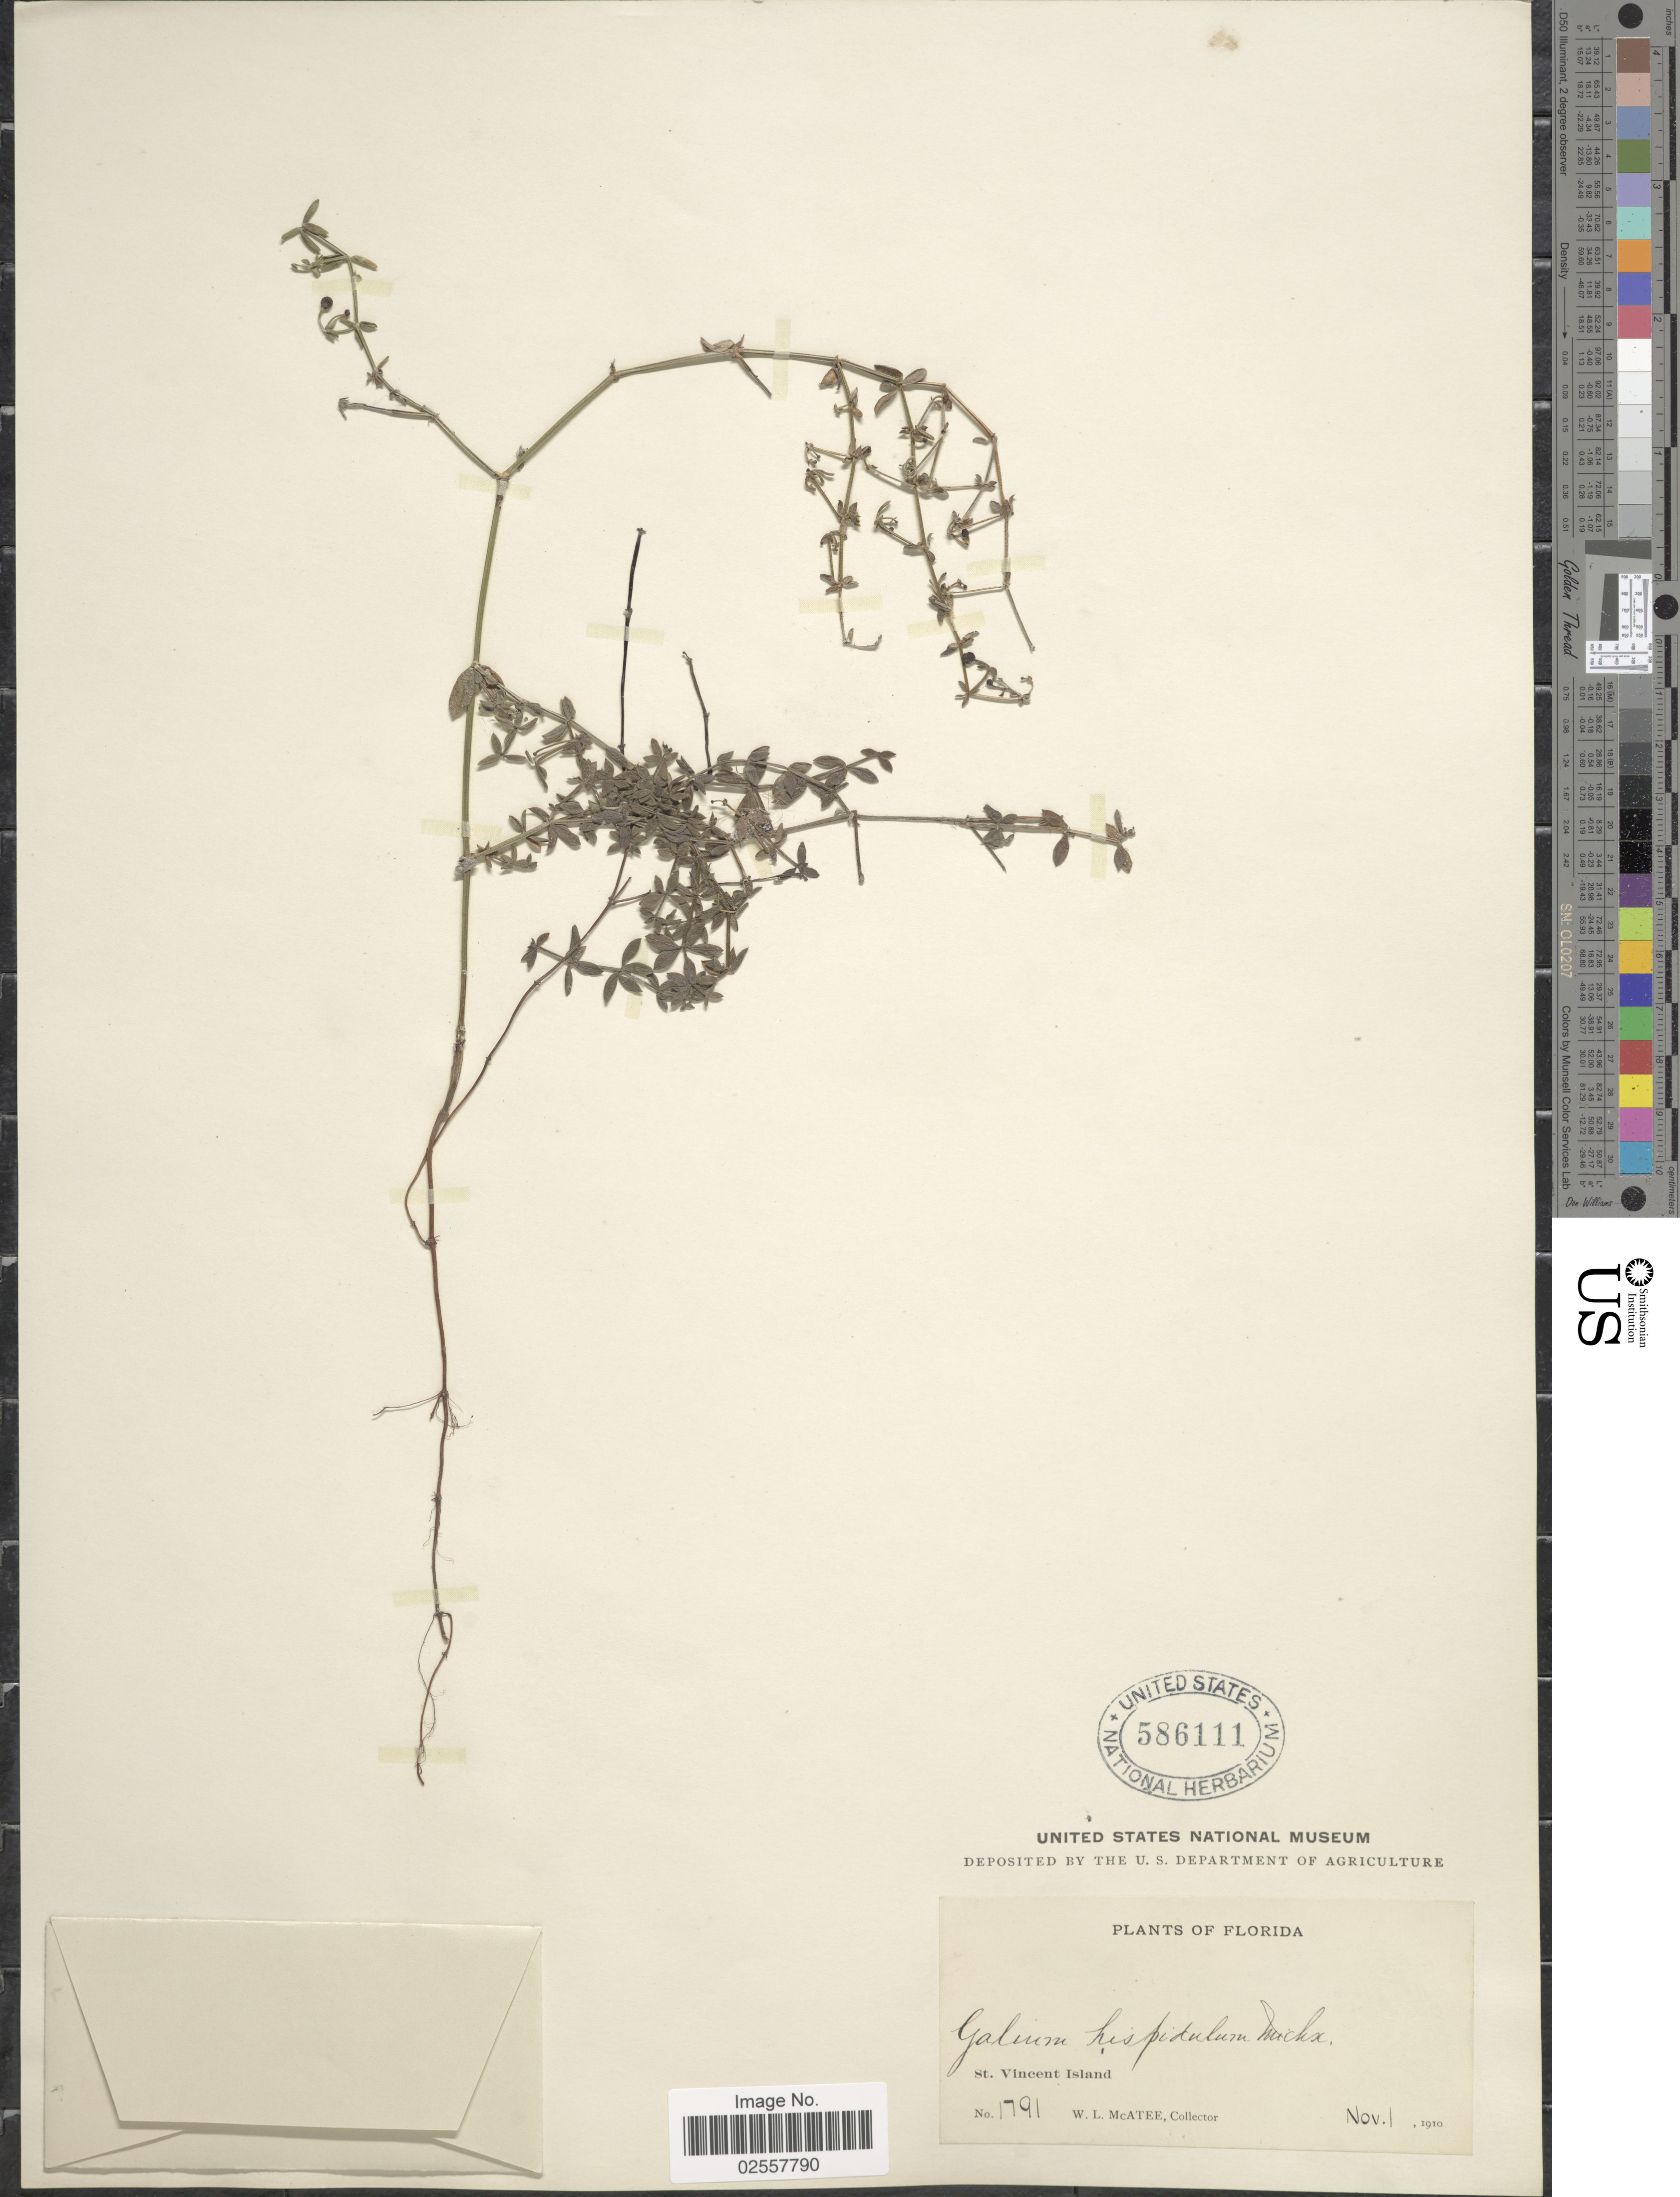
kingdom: Plantae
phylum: Tracheophyta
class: Magnoliopsida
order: Gentianales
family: Rubiaceae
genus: Galium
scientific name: Galium hispidulum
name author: Michx.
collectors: W. McAtee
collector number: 1791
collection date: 1910-11-01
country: United States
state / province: Florida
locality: St. Vincent Island.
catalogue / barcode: US 586111